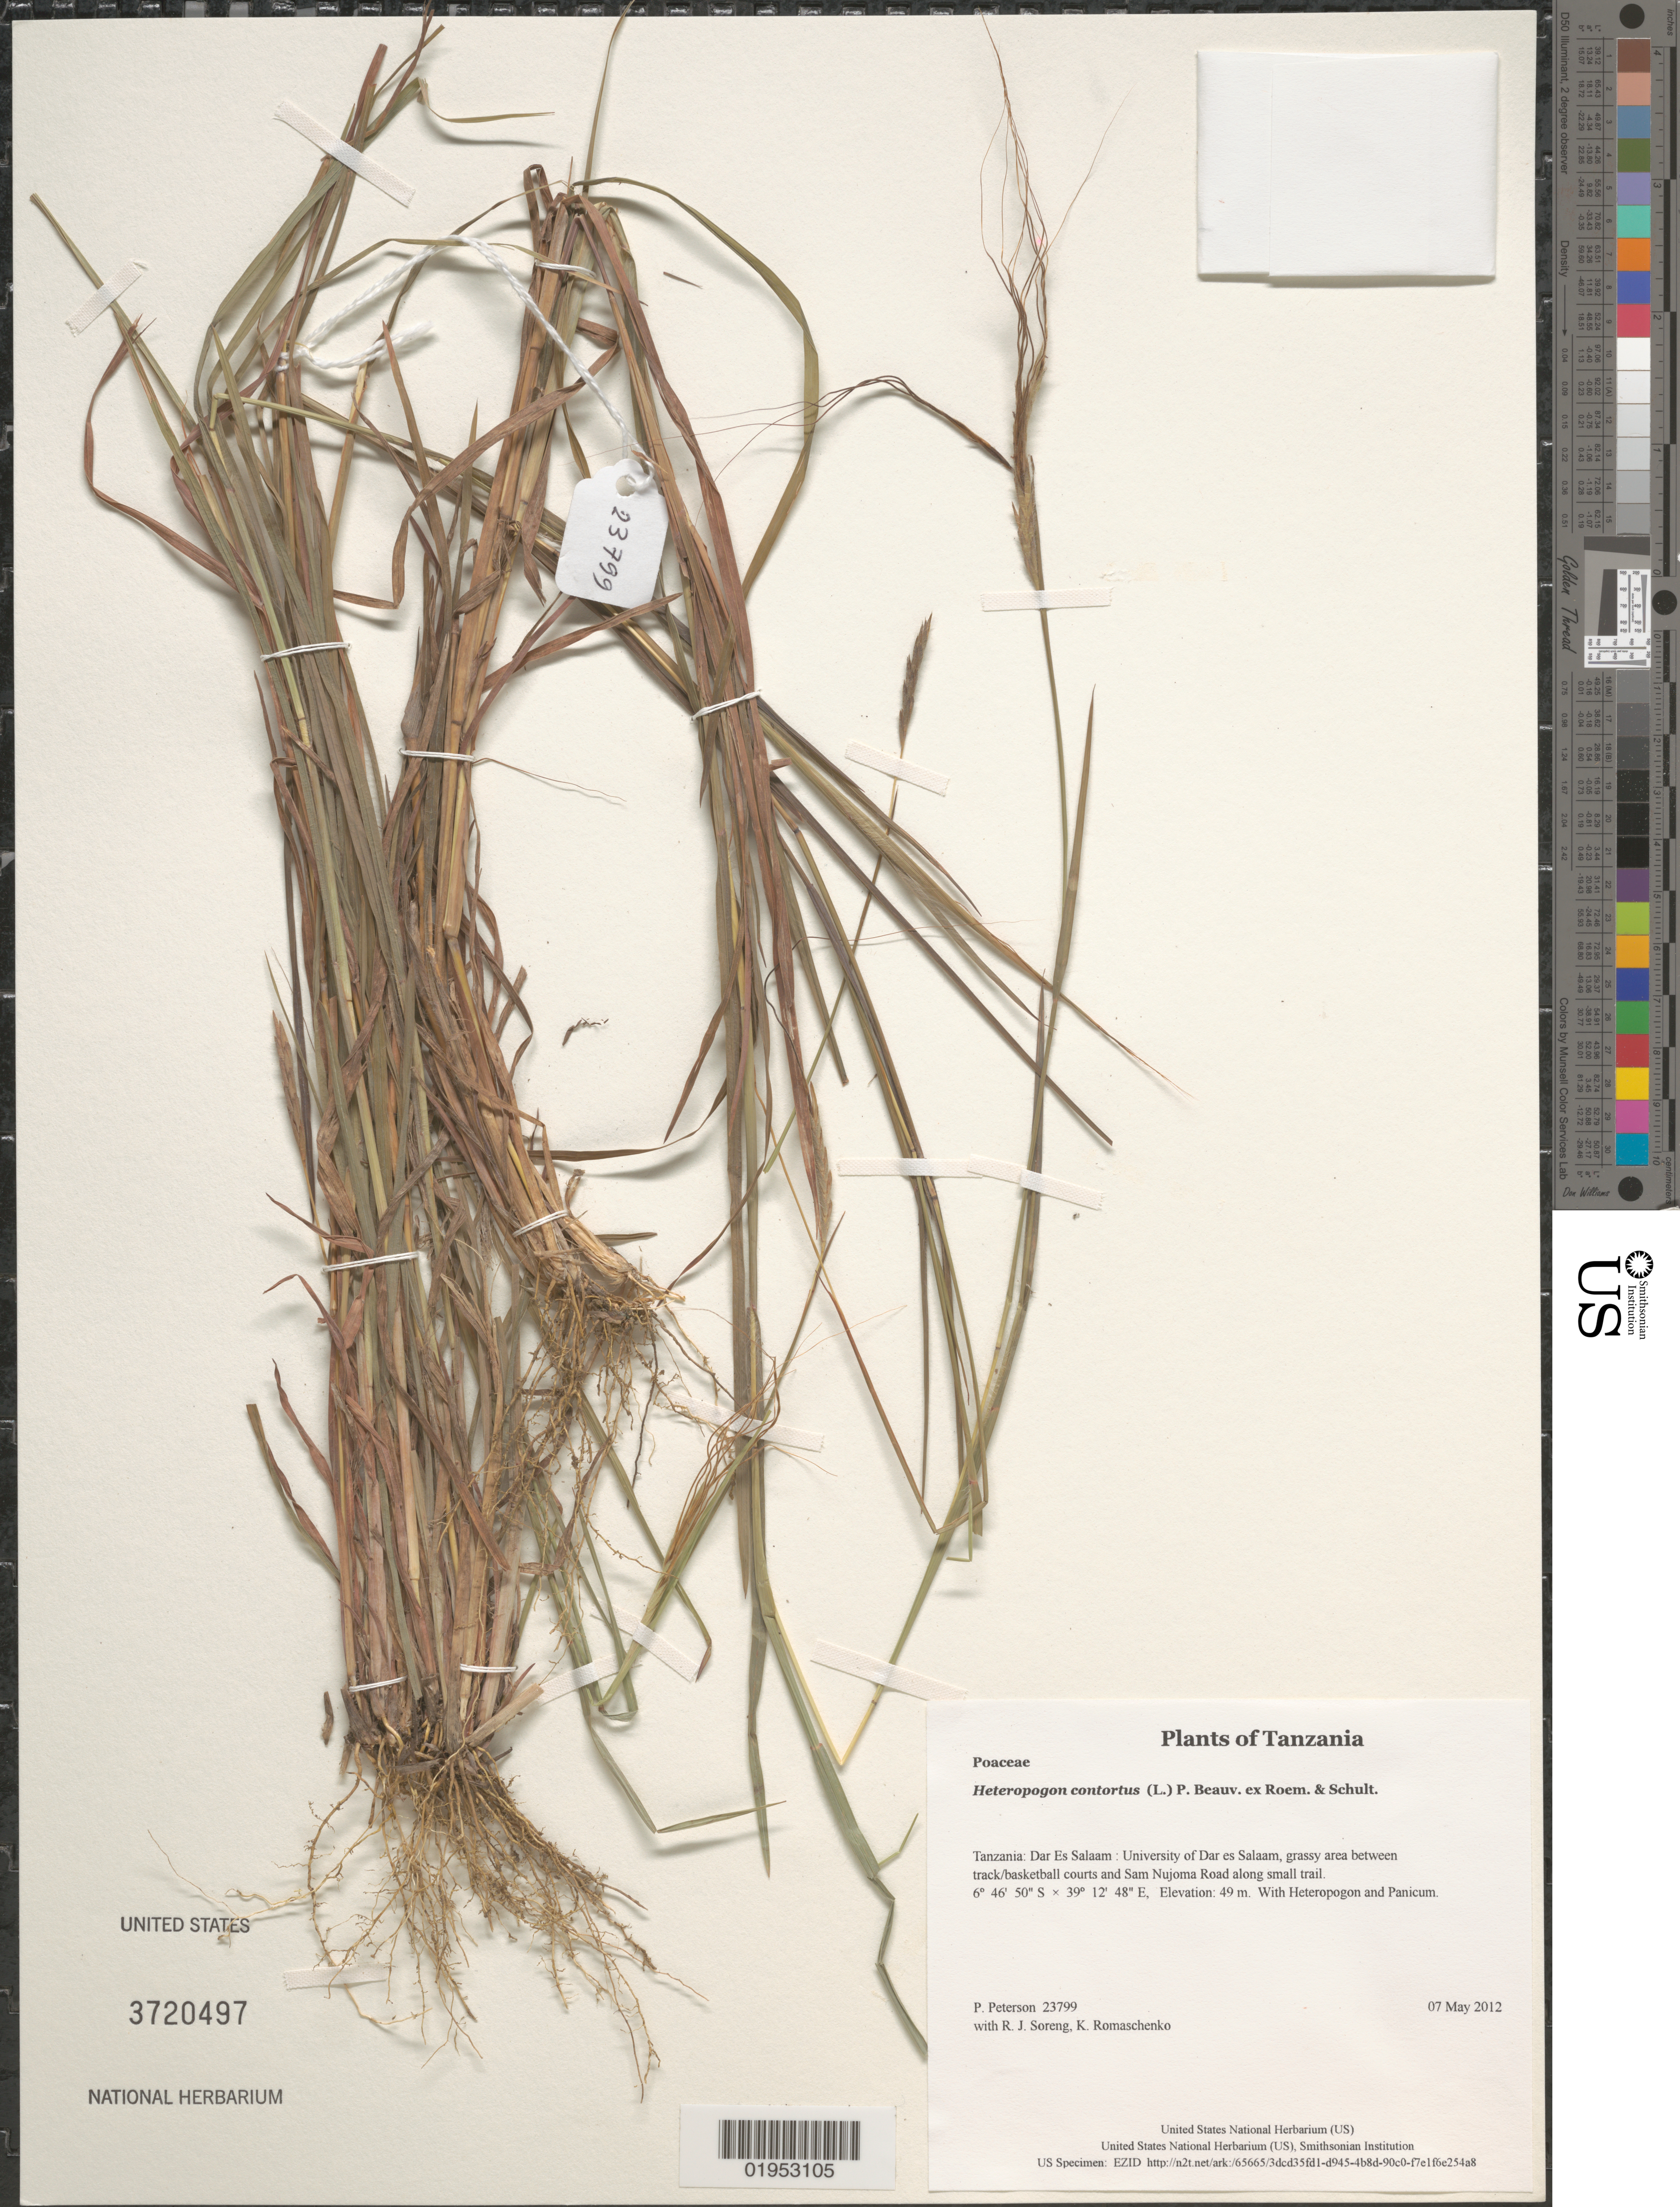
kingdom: Plantae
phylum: Tracheophyta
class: Liliopsida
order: Poales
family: Poaceae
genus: Heteropogon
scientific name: Heteropogon contortus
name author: (L.) P. Beauv. ex Roem. & Schult.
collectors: P. M. Peterson, R. J. Soreng & K. Romaschenko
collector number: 23799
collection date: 2012-05-07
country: Tanzania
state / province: Dar Es Salaam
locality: University of Dar es Salaam, grassy area between track/basketball courts and Sam Nujoma Road along small trail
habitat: With Heteropogon and Panicum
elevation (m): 49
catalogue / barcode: US 3720497